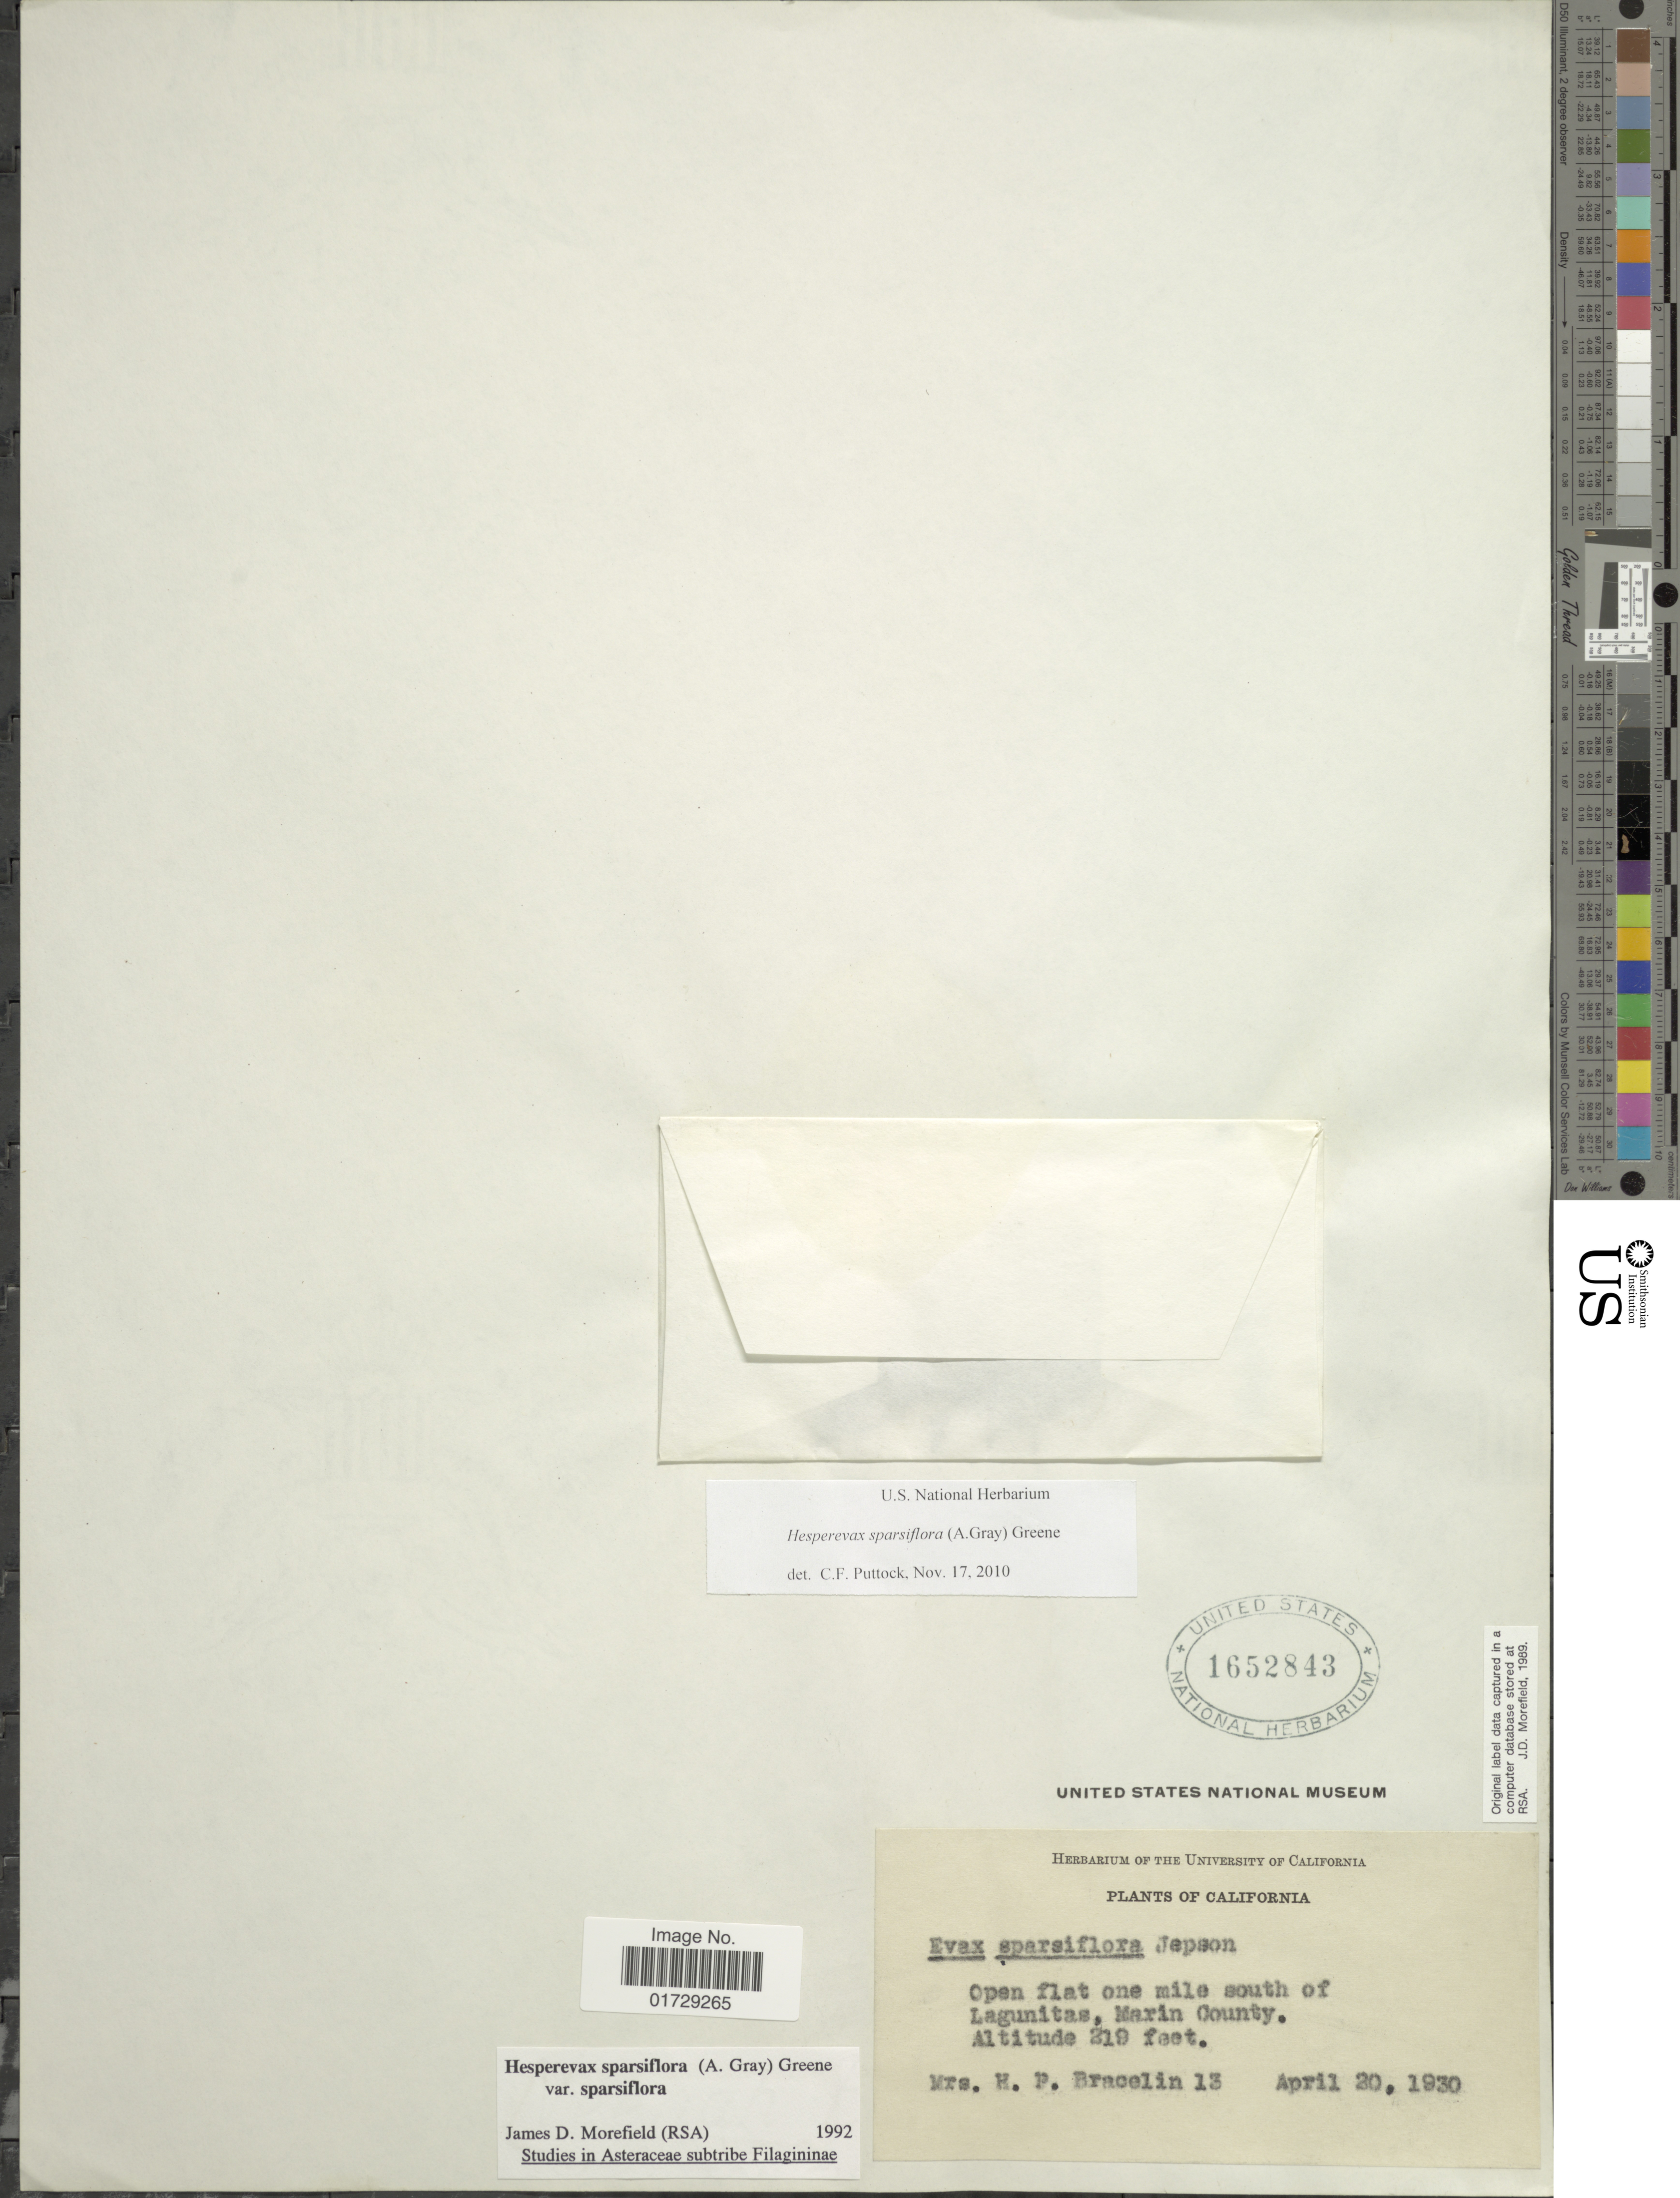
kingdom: Plantae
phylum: Tracheophyta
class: Magnoliopsida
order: Asterales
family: Asteraceae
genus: Hesperevax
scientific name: Hesperevax sparsiflora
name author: (A. Gray) Greene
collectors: H. Bracelin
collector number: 13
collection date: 1930-04-20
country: United States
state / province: California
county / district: Marin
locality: Open flat one mile south of Lagunitas, Marin County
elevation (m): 67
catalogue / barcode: US 1652843